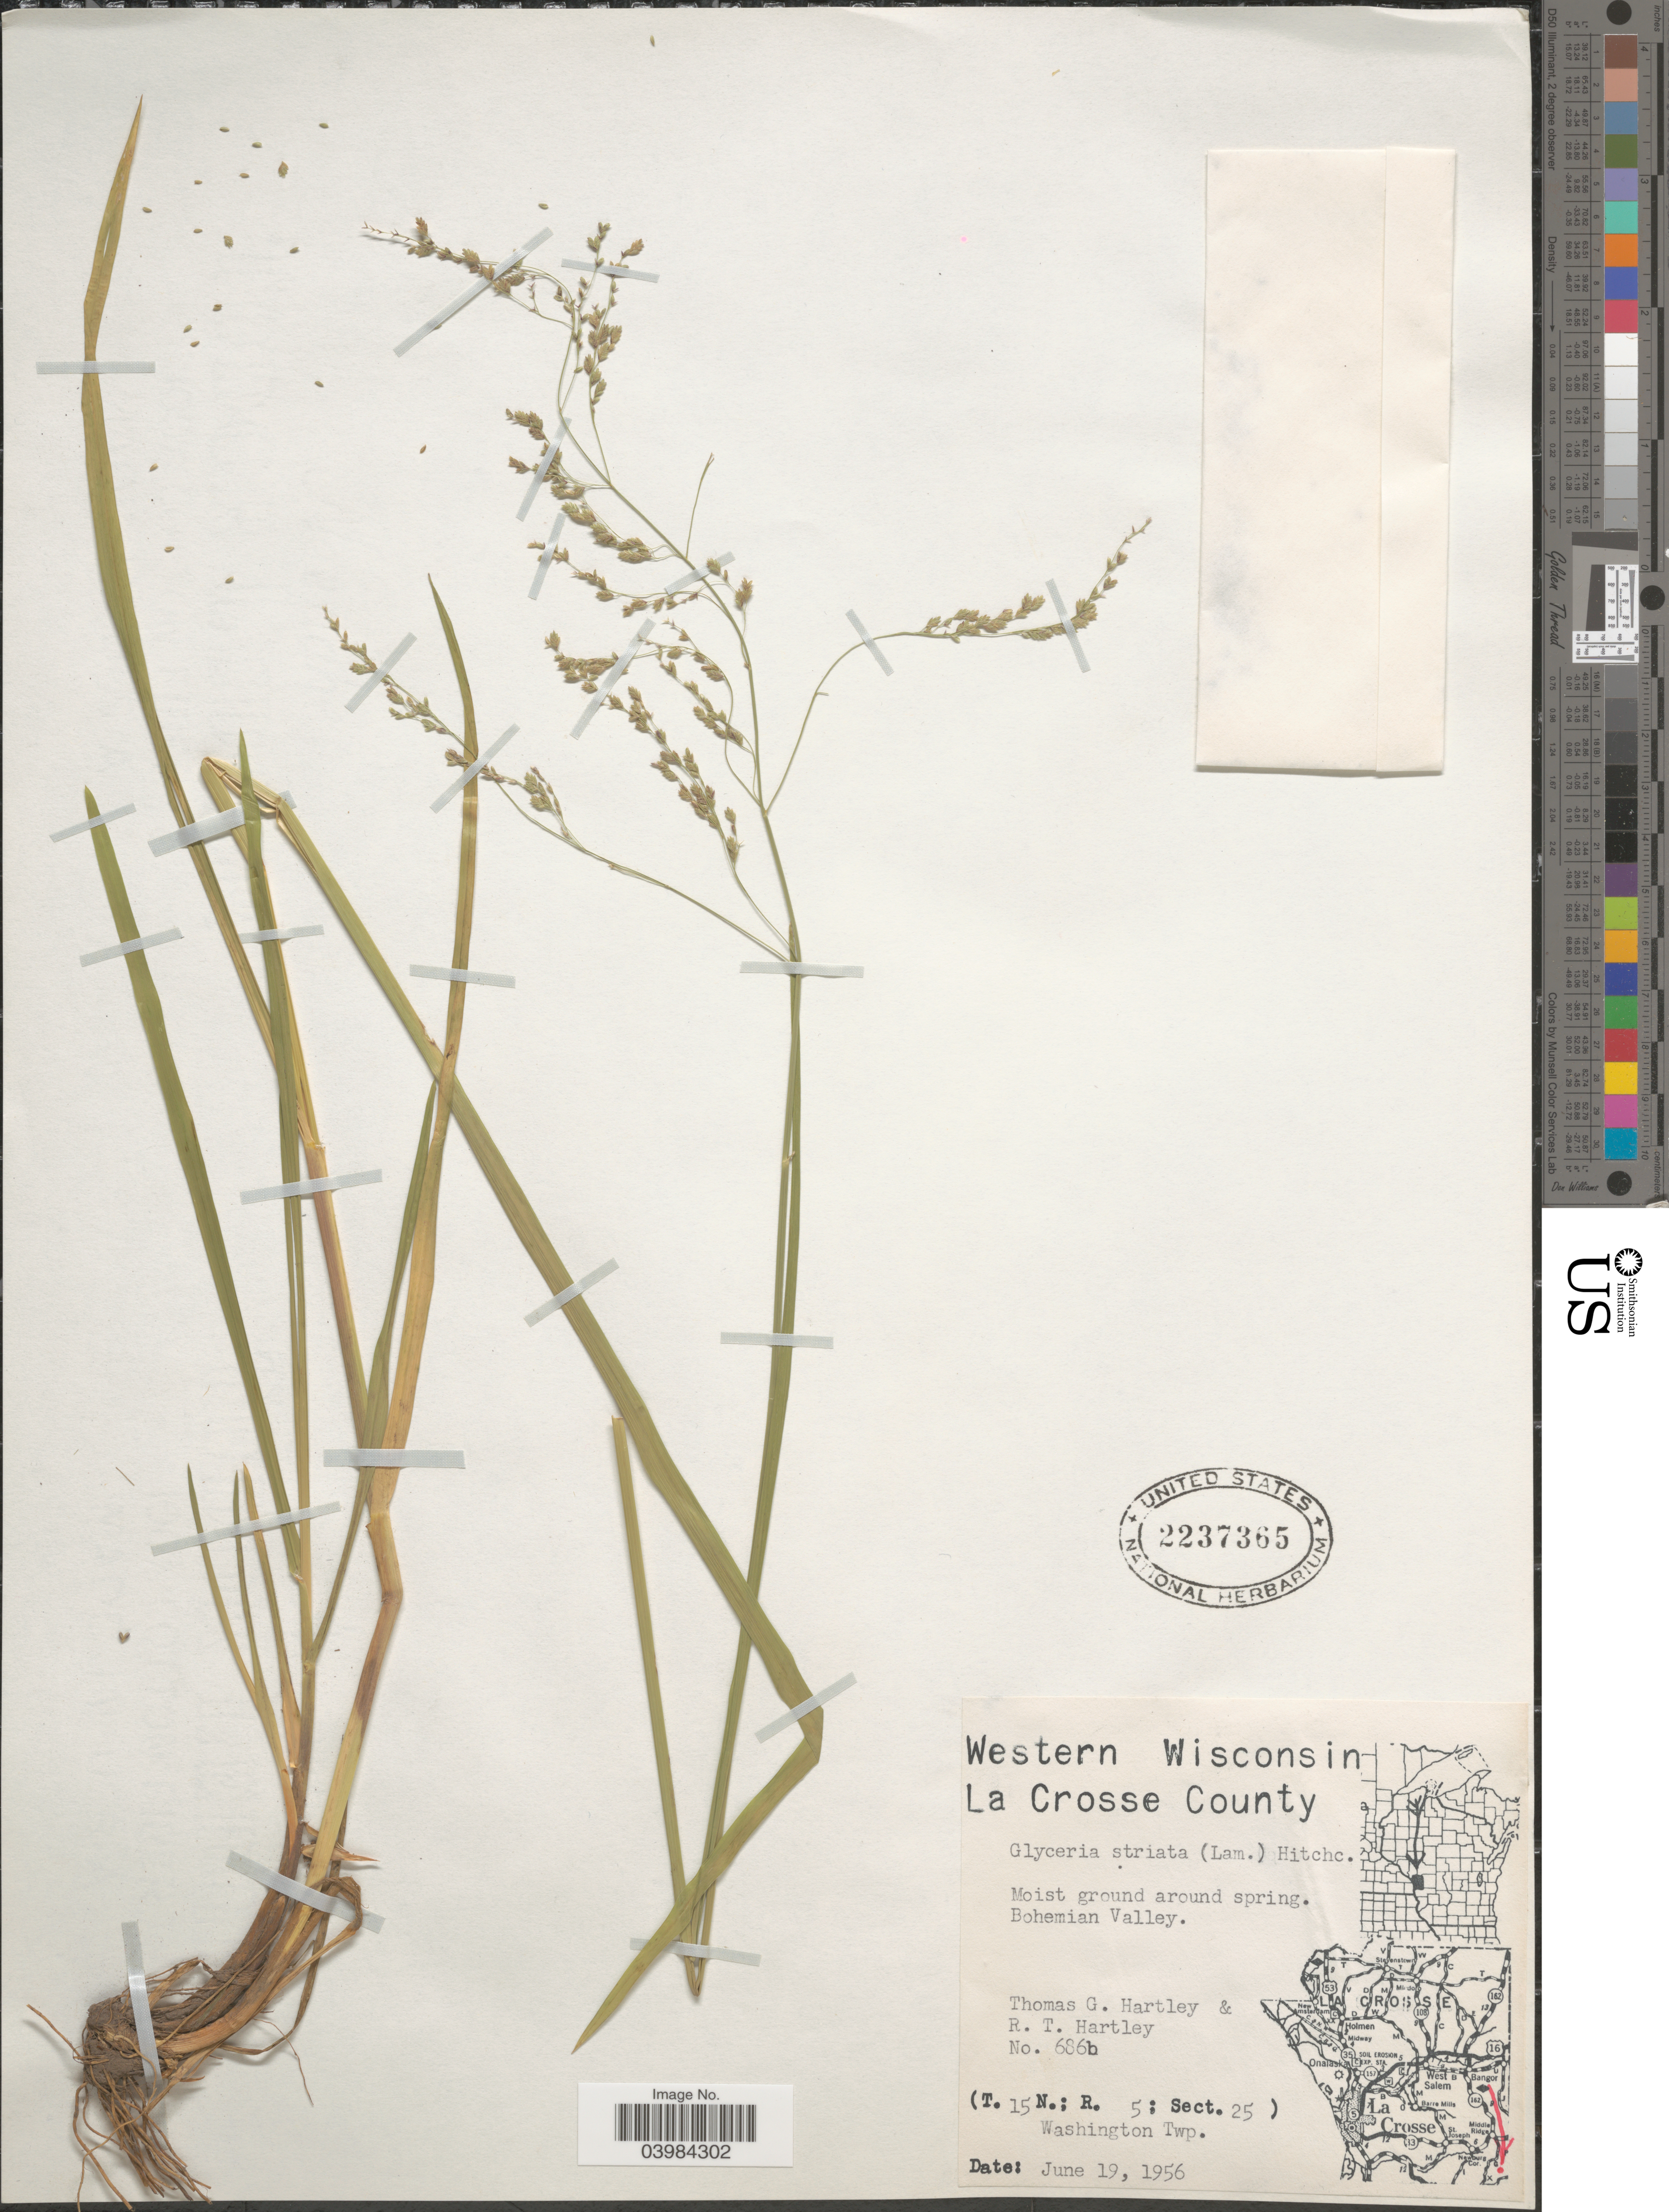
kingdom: Plantae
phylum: Tracheophyta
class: Liliopsida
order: Poales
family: Poaceae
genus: Glyceria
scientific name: Glyceria striata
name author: (Lam.) Hitchc.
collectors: T. G. Hartley & R. T. Hartley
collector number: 686b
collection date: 1956-06-19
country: United States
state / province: Wisconsin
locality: Western Wisconsin. La Crosse County. Bohemian Valley. (T.15N.; R. 5; Sect. 25) Washington Twp.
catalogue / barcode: US 2237365